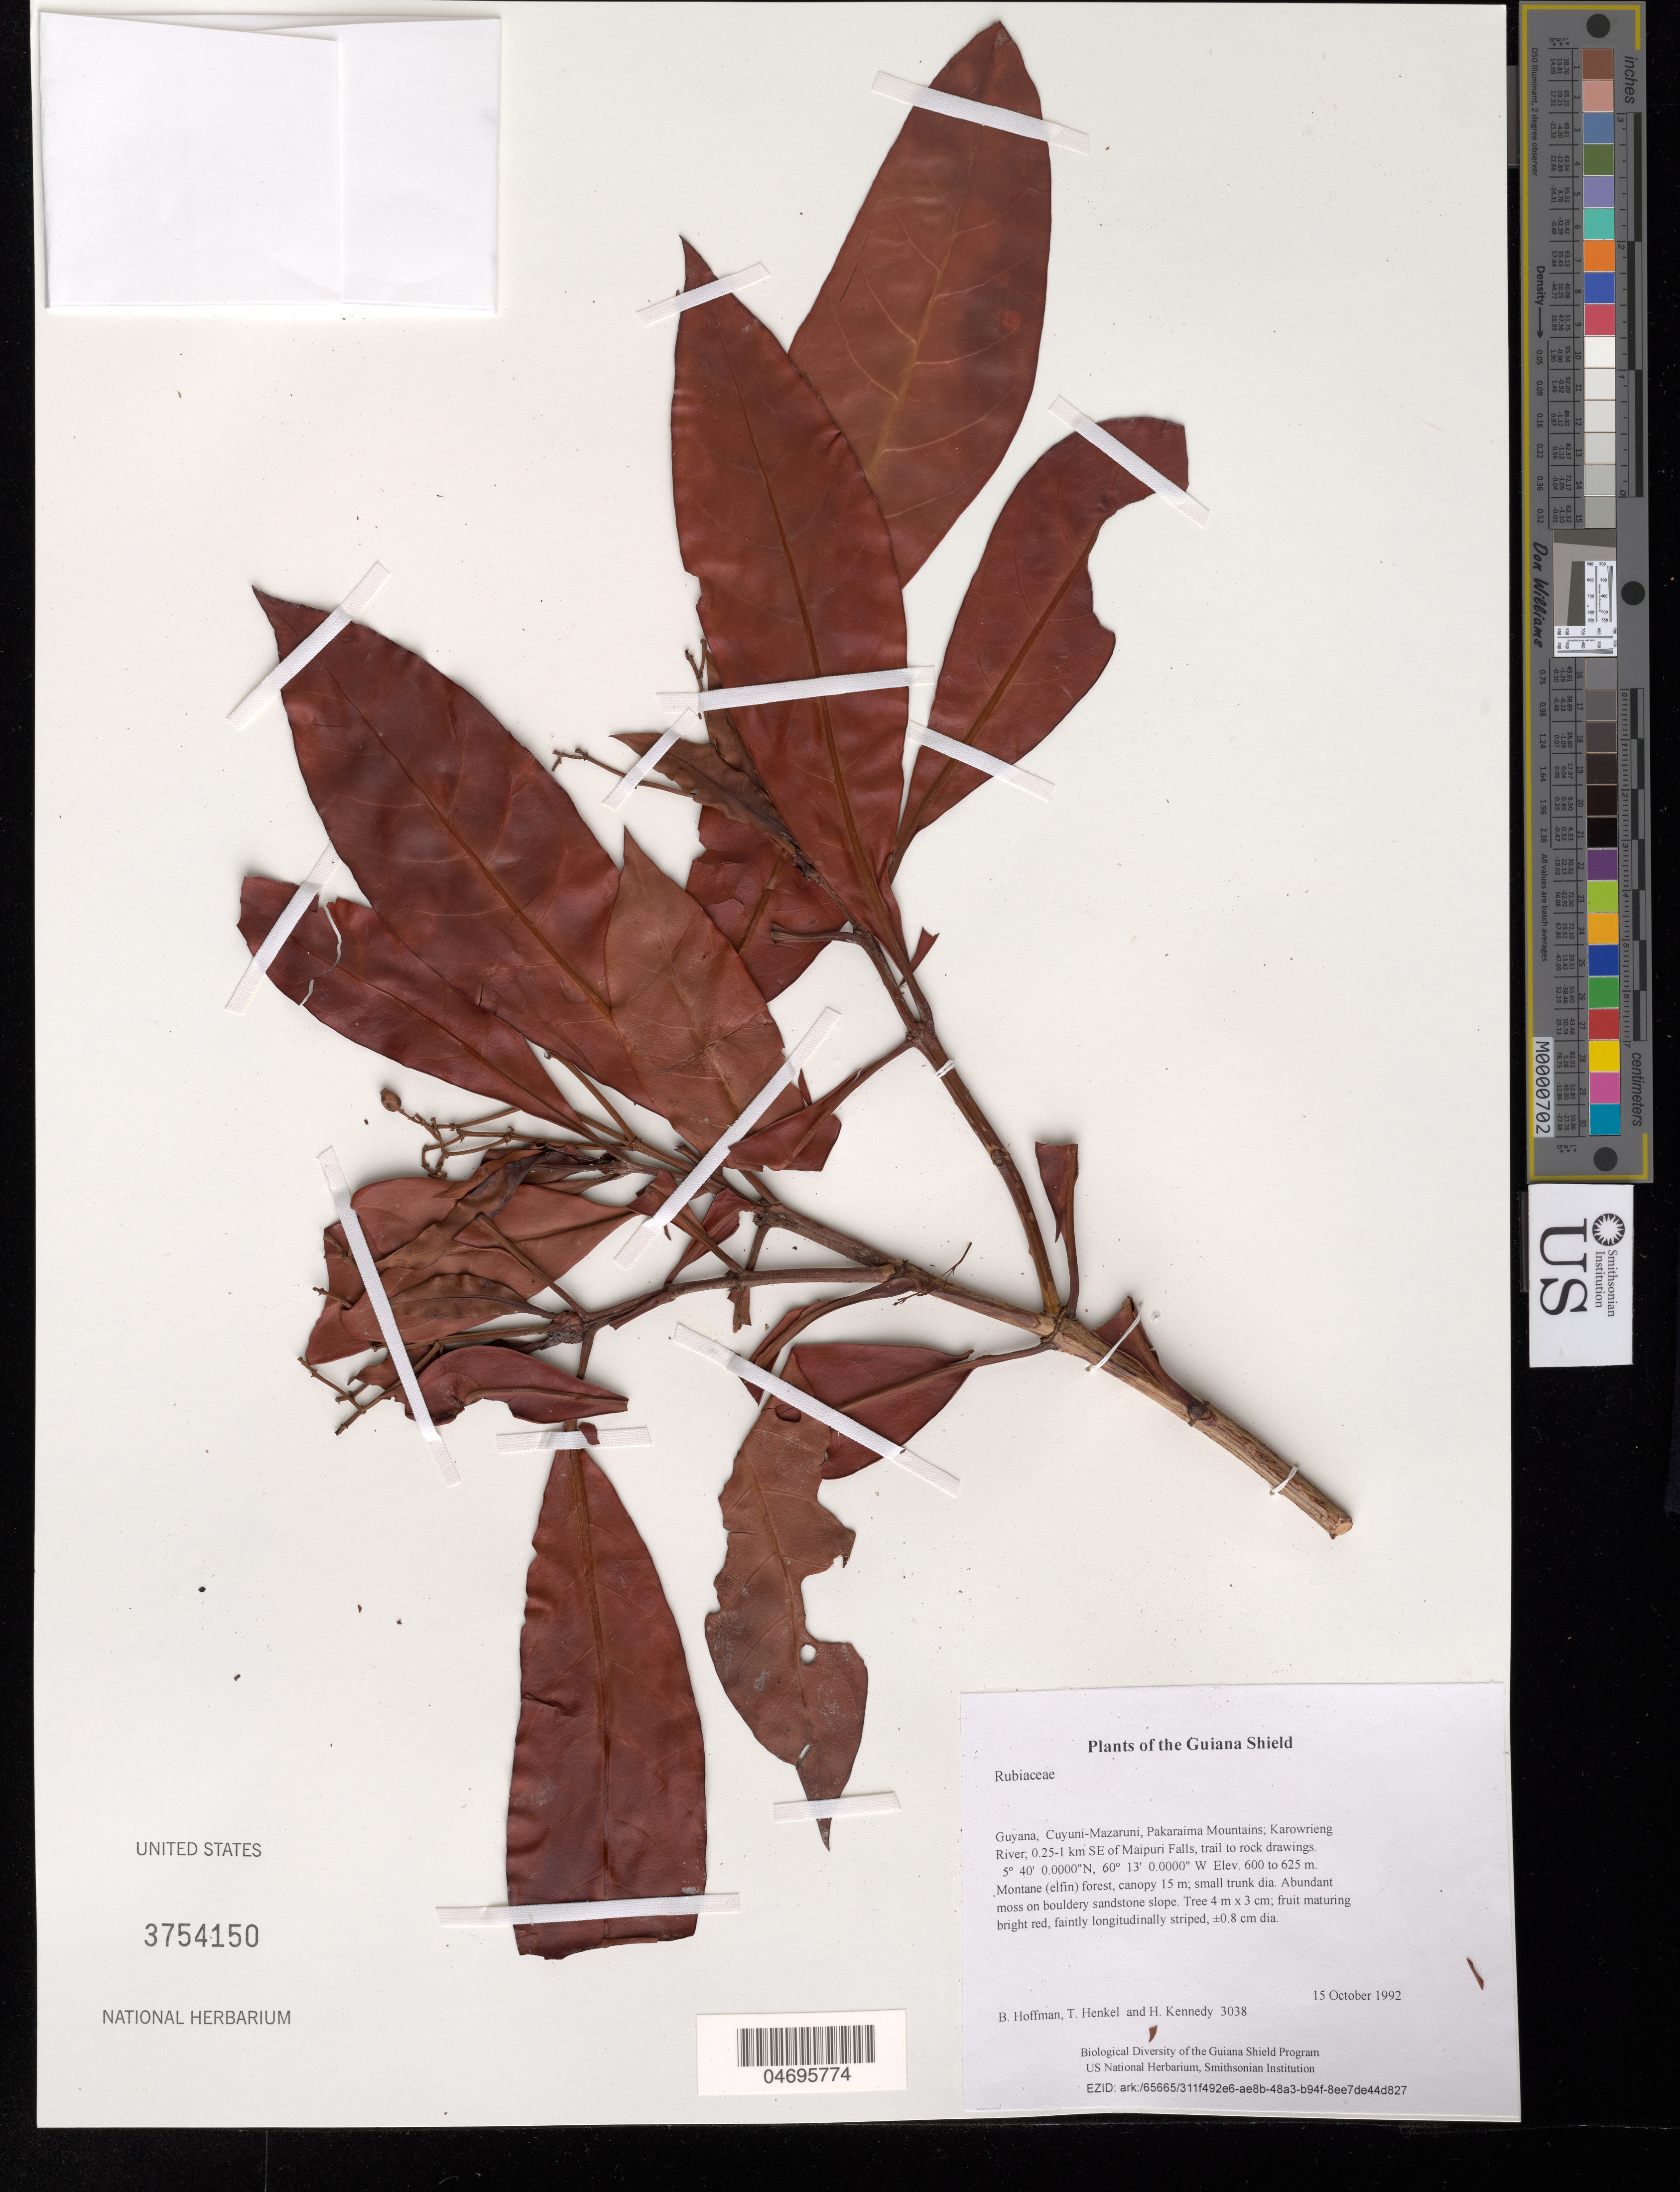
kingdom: Plantae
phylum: Tracheophyta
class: Magnoliopsida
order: Gentianales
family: Rubiaceae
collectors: B. Hoffman, T. Henkel & H. Kennedy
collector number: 3038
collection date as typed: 15 October 1992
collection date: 1992-10-15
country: Guyana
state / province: Cuyuni-Mazaruni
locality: Pakaraima Mountains; Karowrieng River; 0.25-1 km SE of Maipuri Falls, trail to rock drawings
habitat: Montane (elfin) forest, canopy 15 m; small trunk dia. Abundant moss on bouldery sandstone slope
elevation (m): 600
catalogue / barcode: US 3754150